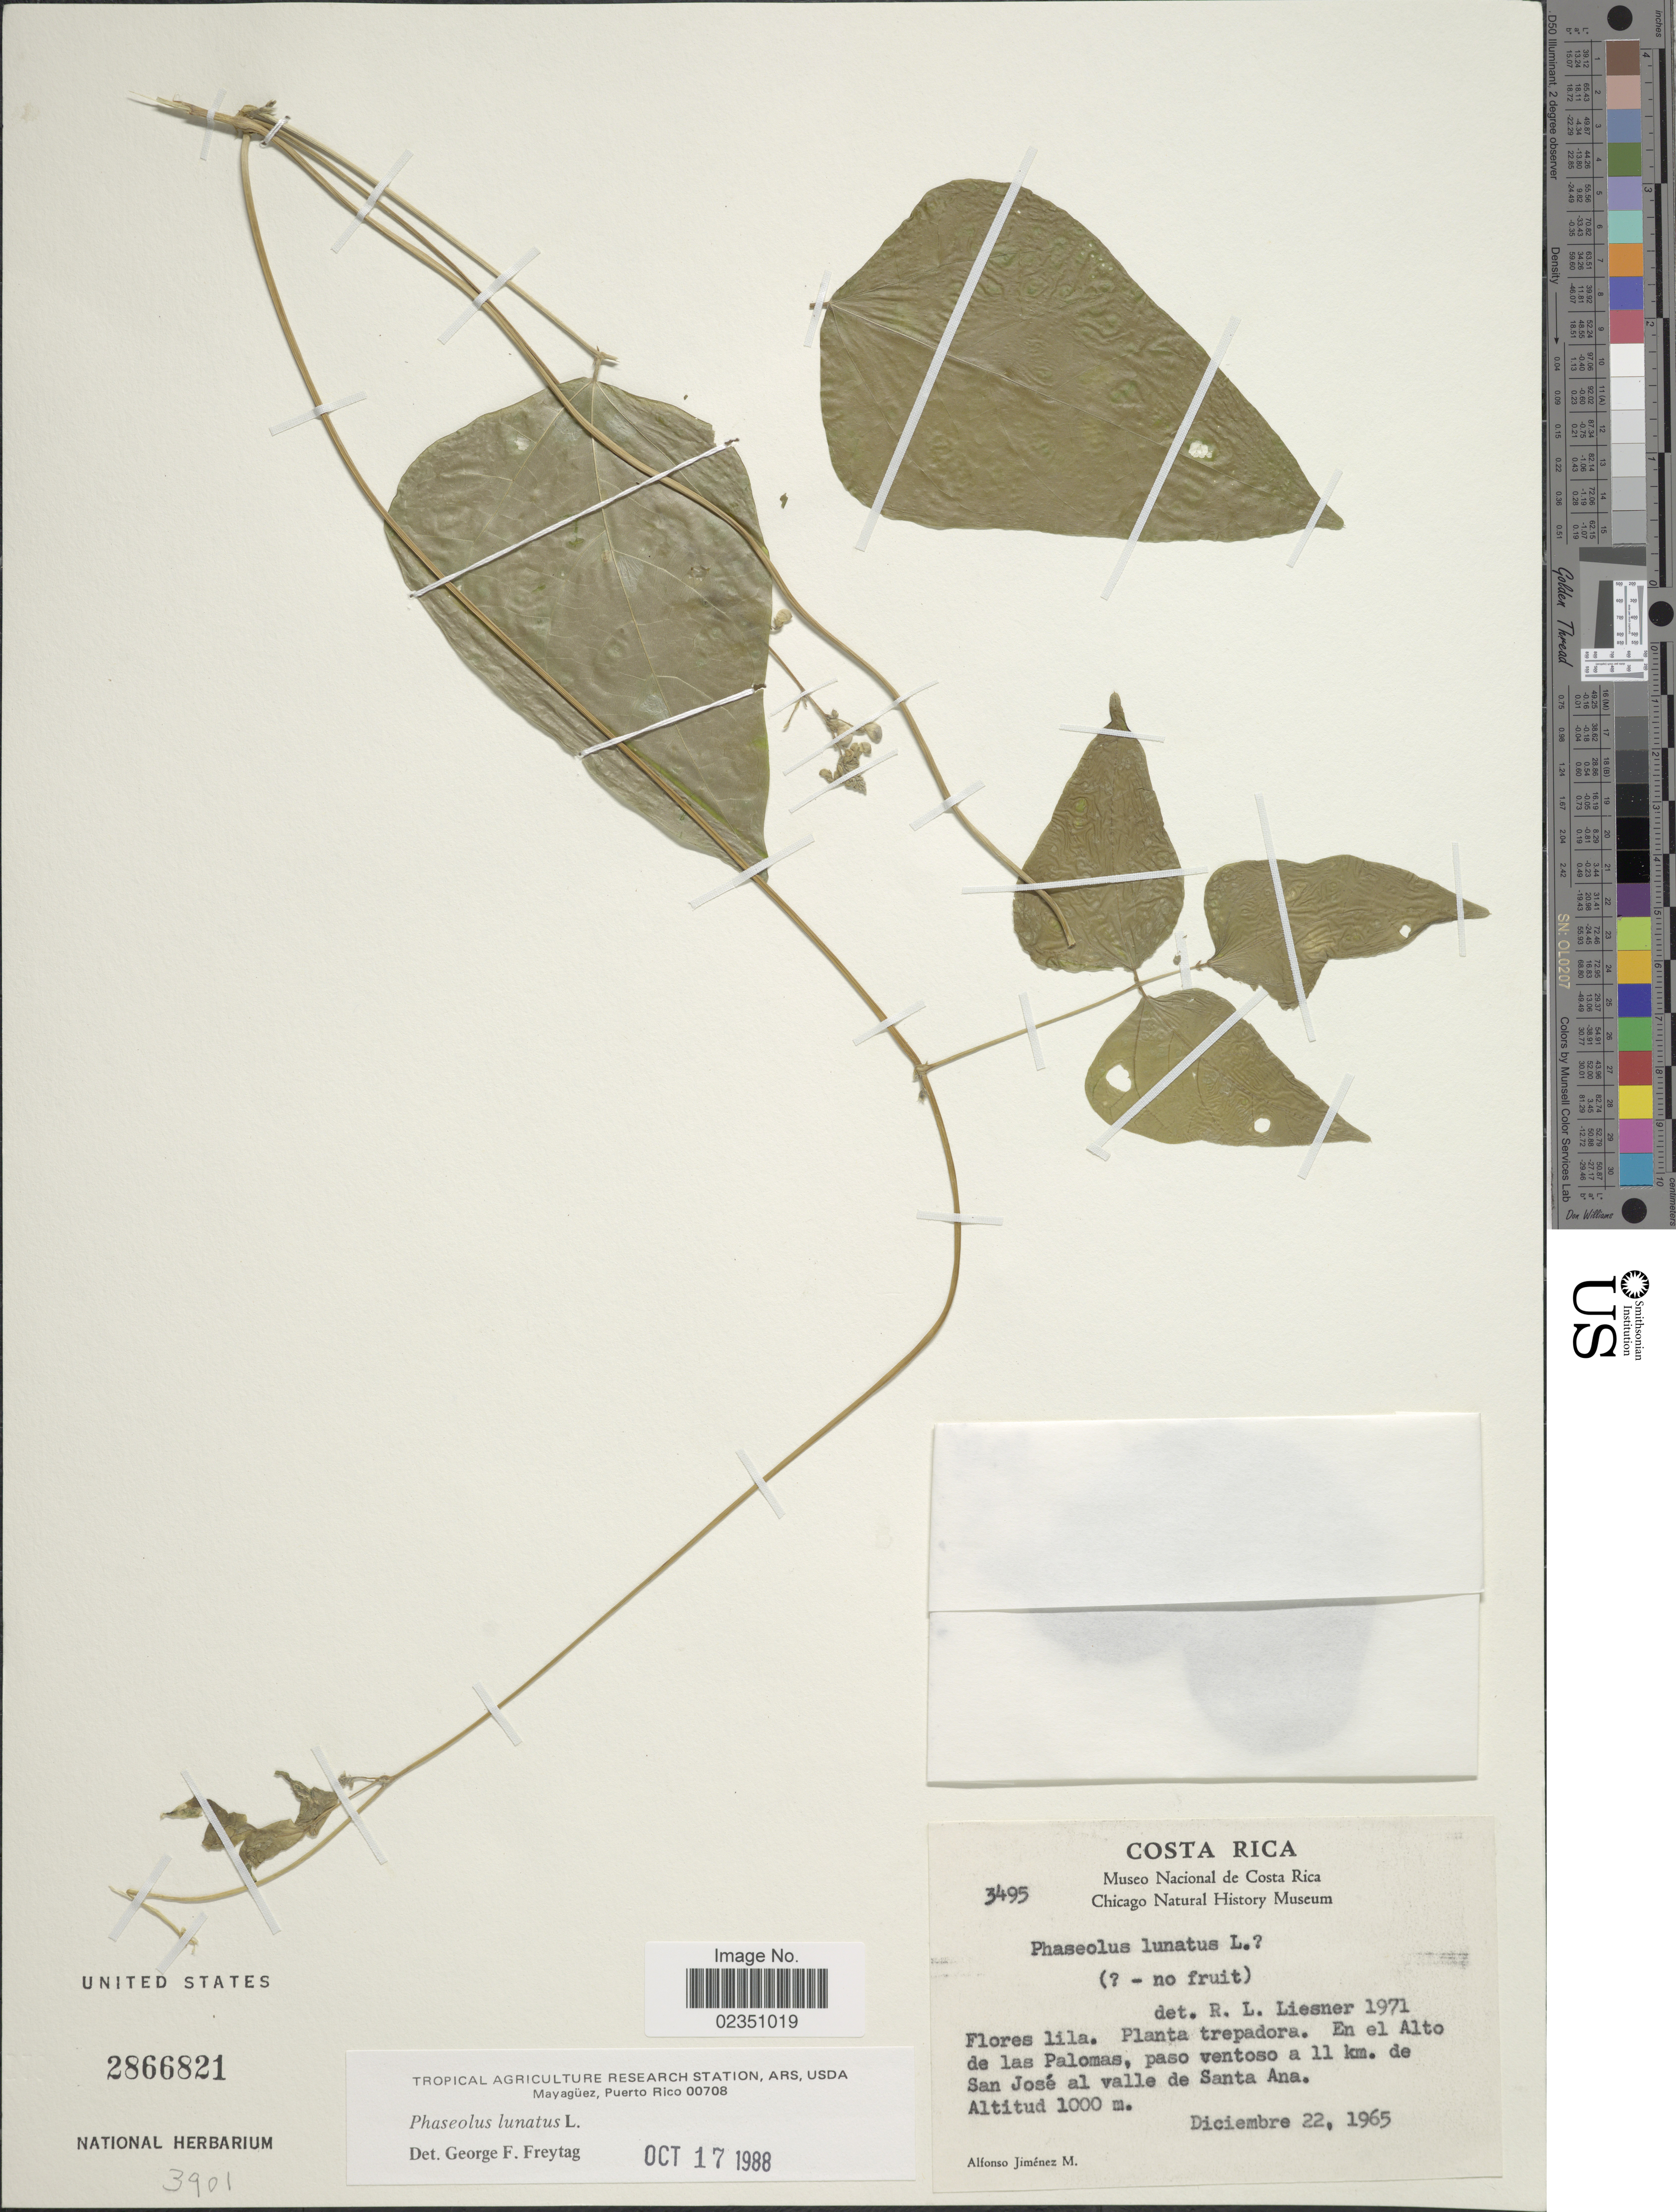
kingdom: Plantae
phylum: Tracheophyta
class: Magnoliopsida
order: Fabales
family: Fabaceae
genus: Phaseolus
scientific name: Phaseolus lunatus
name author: L.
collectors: A. Jimenez M.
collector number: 3495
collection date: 1965-12-22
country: Costa Rica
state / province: San José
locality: En el Alto de las Palomas, paso ventoso a 11 km de San José al valle de Santa Ana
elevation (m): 1000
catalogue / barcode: US 2866821